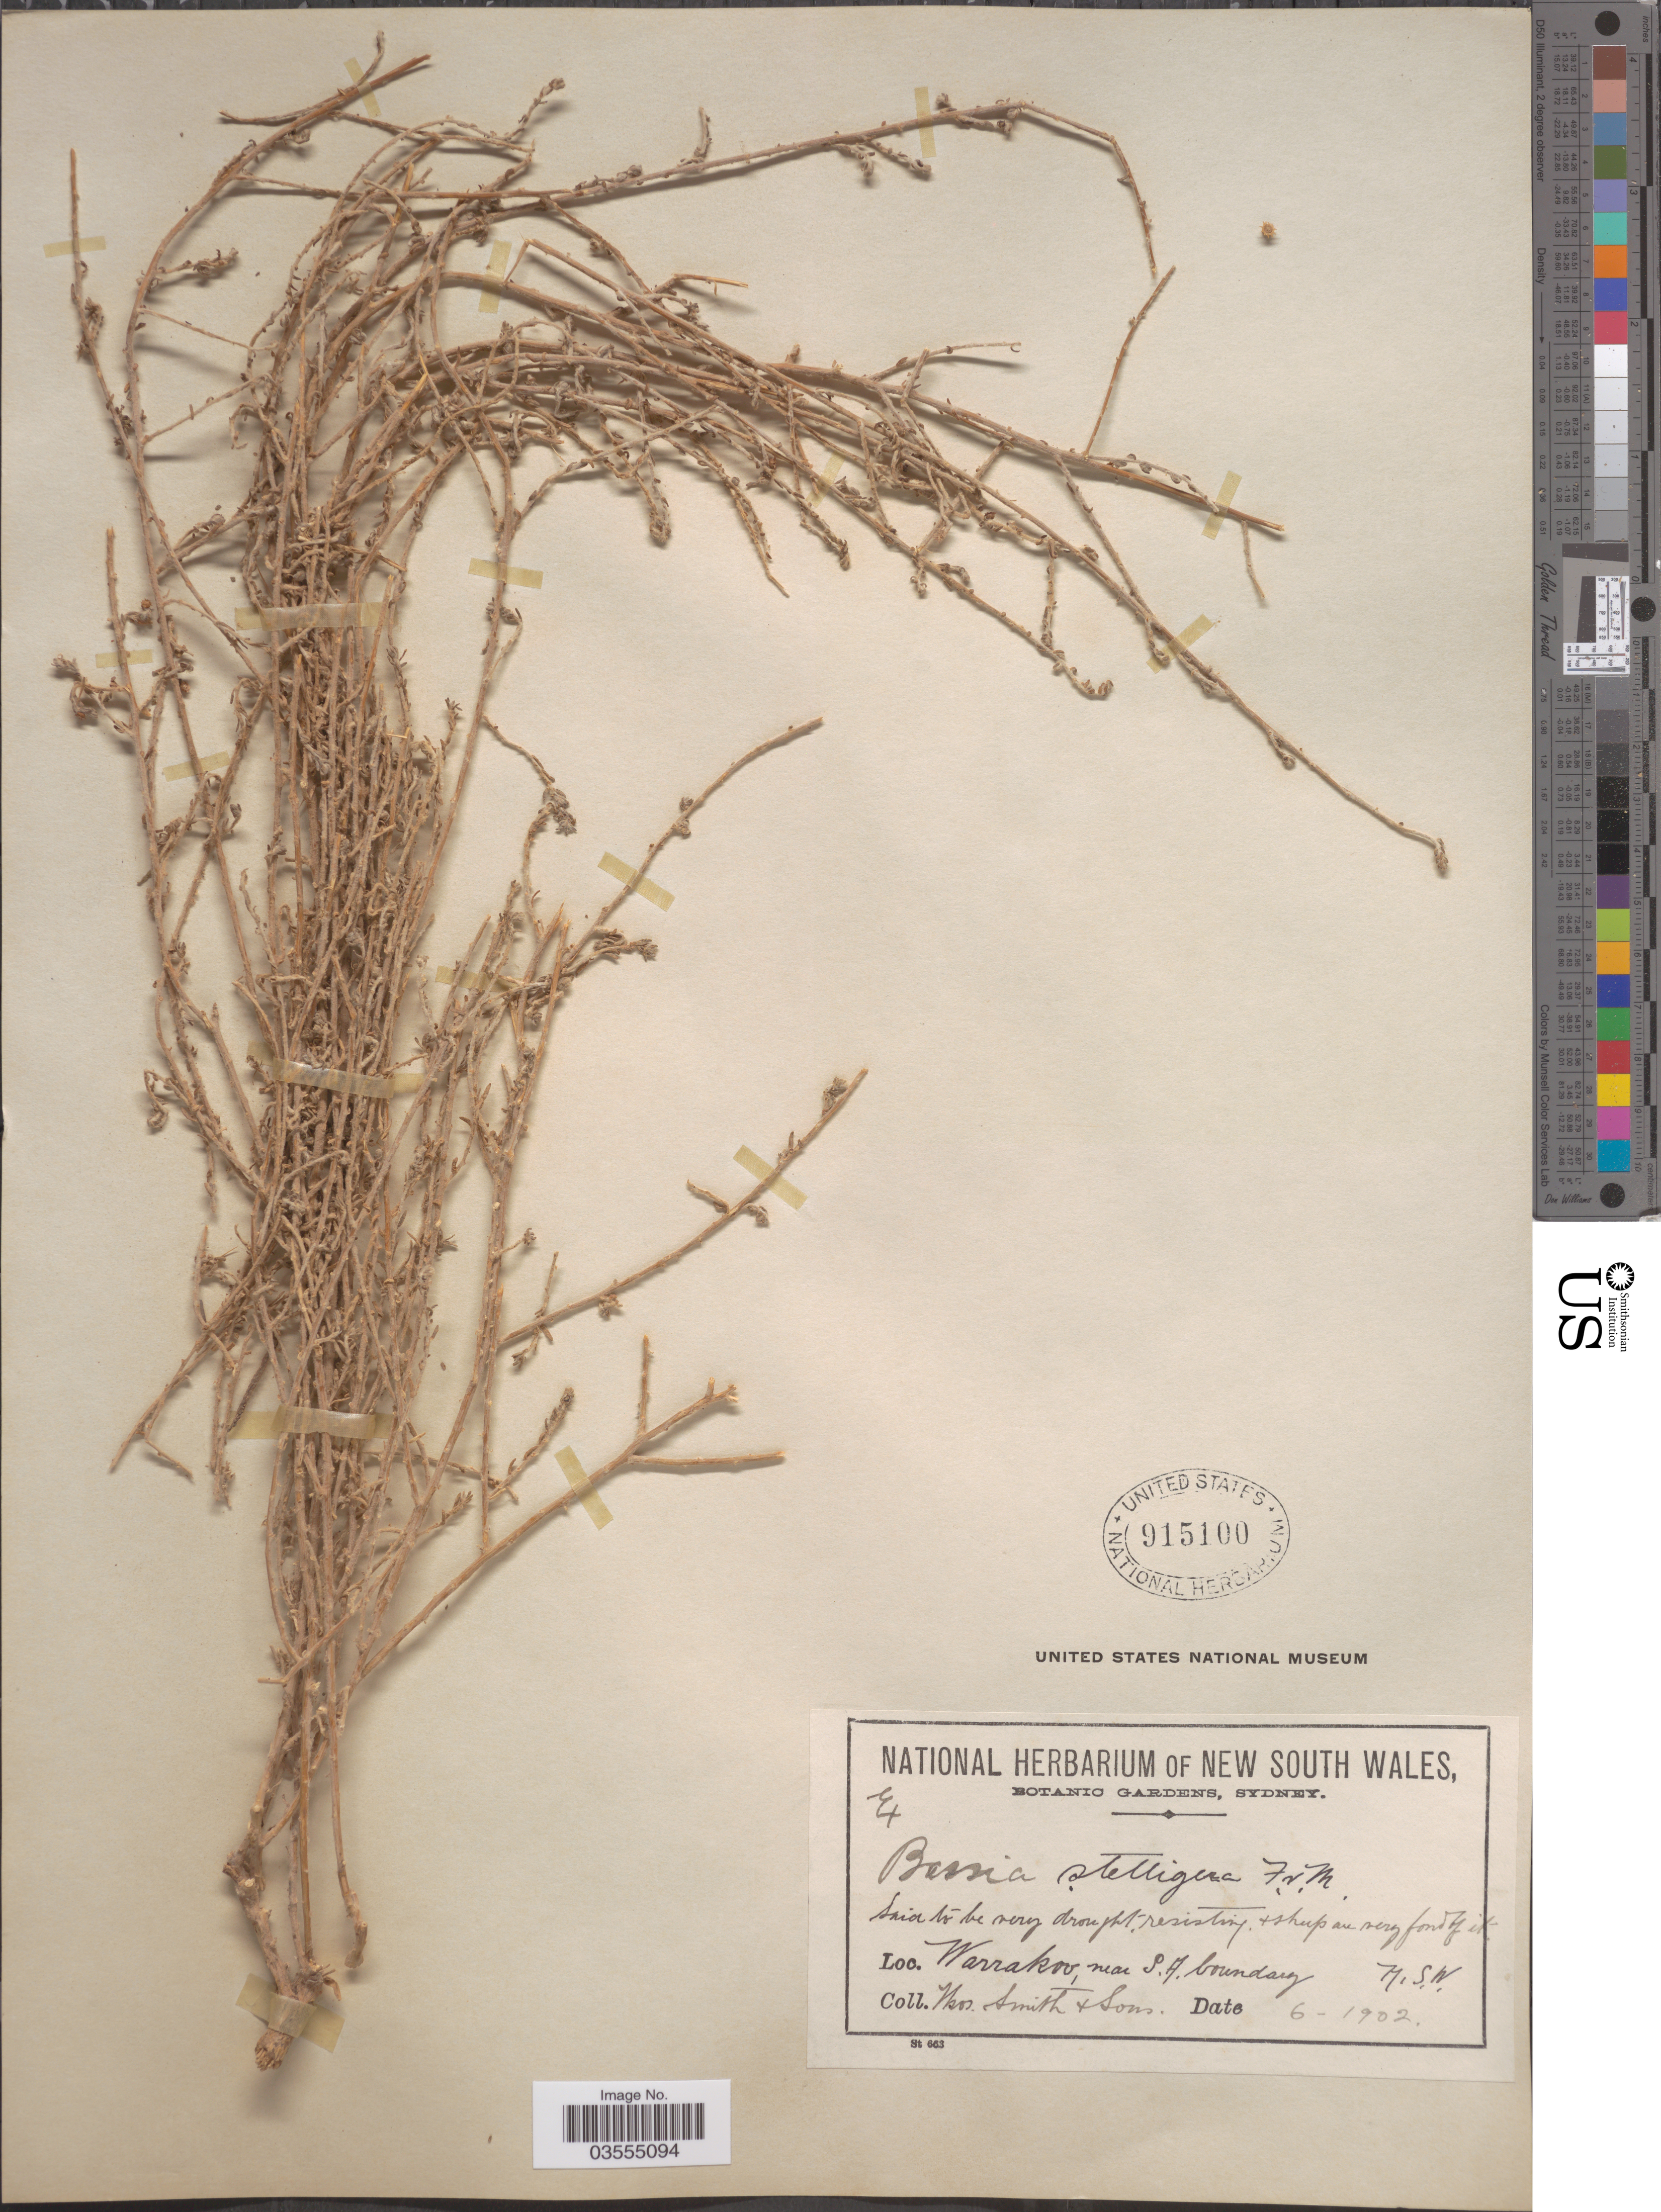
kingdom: Plantae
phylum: Tracheophyta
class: Magnoliopsida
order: Caryophyllales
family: Amaranthaceae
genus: Sclerolaena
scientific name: Sclerolaena stelligera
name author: (F. Muell.) S.W.L. Jacobs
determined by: Wiecek, B. M.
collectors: -- Smith & Sons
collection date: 1902-06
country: Australia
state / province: New South Wales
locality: Warrakoo, near S.A. boundary.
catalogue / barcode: US 915100